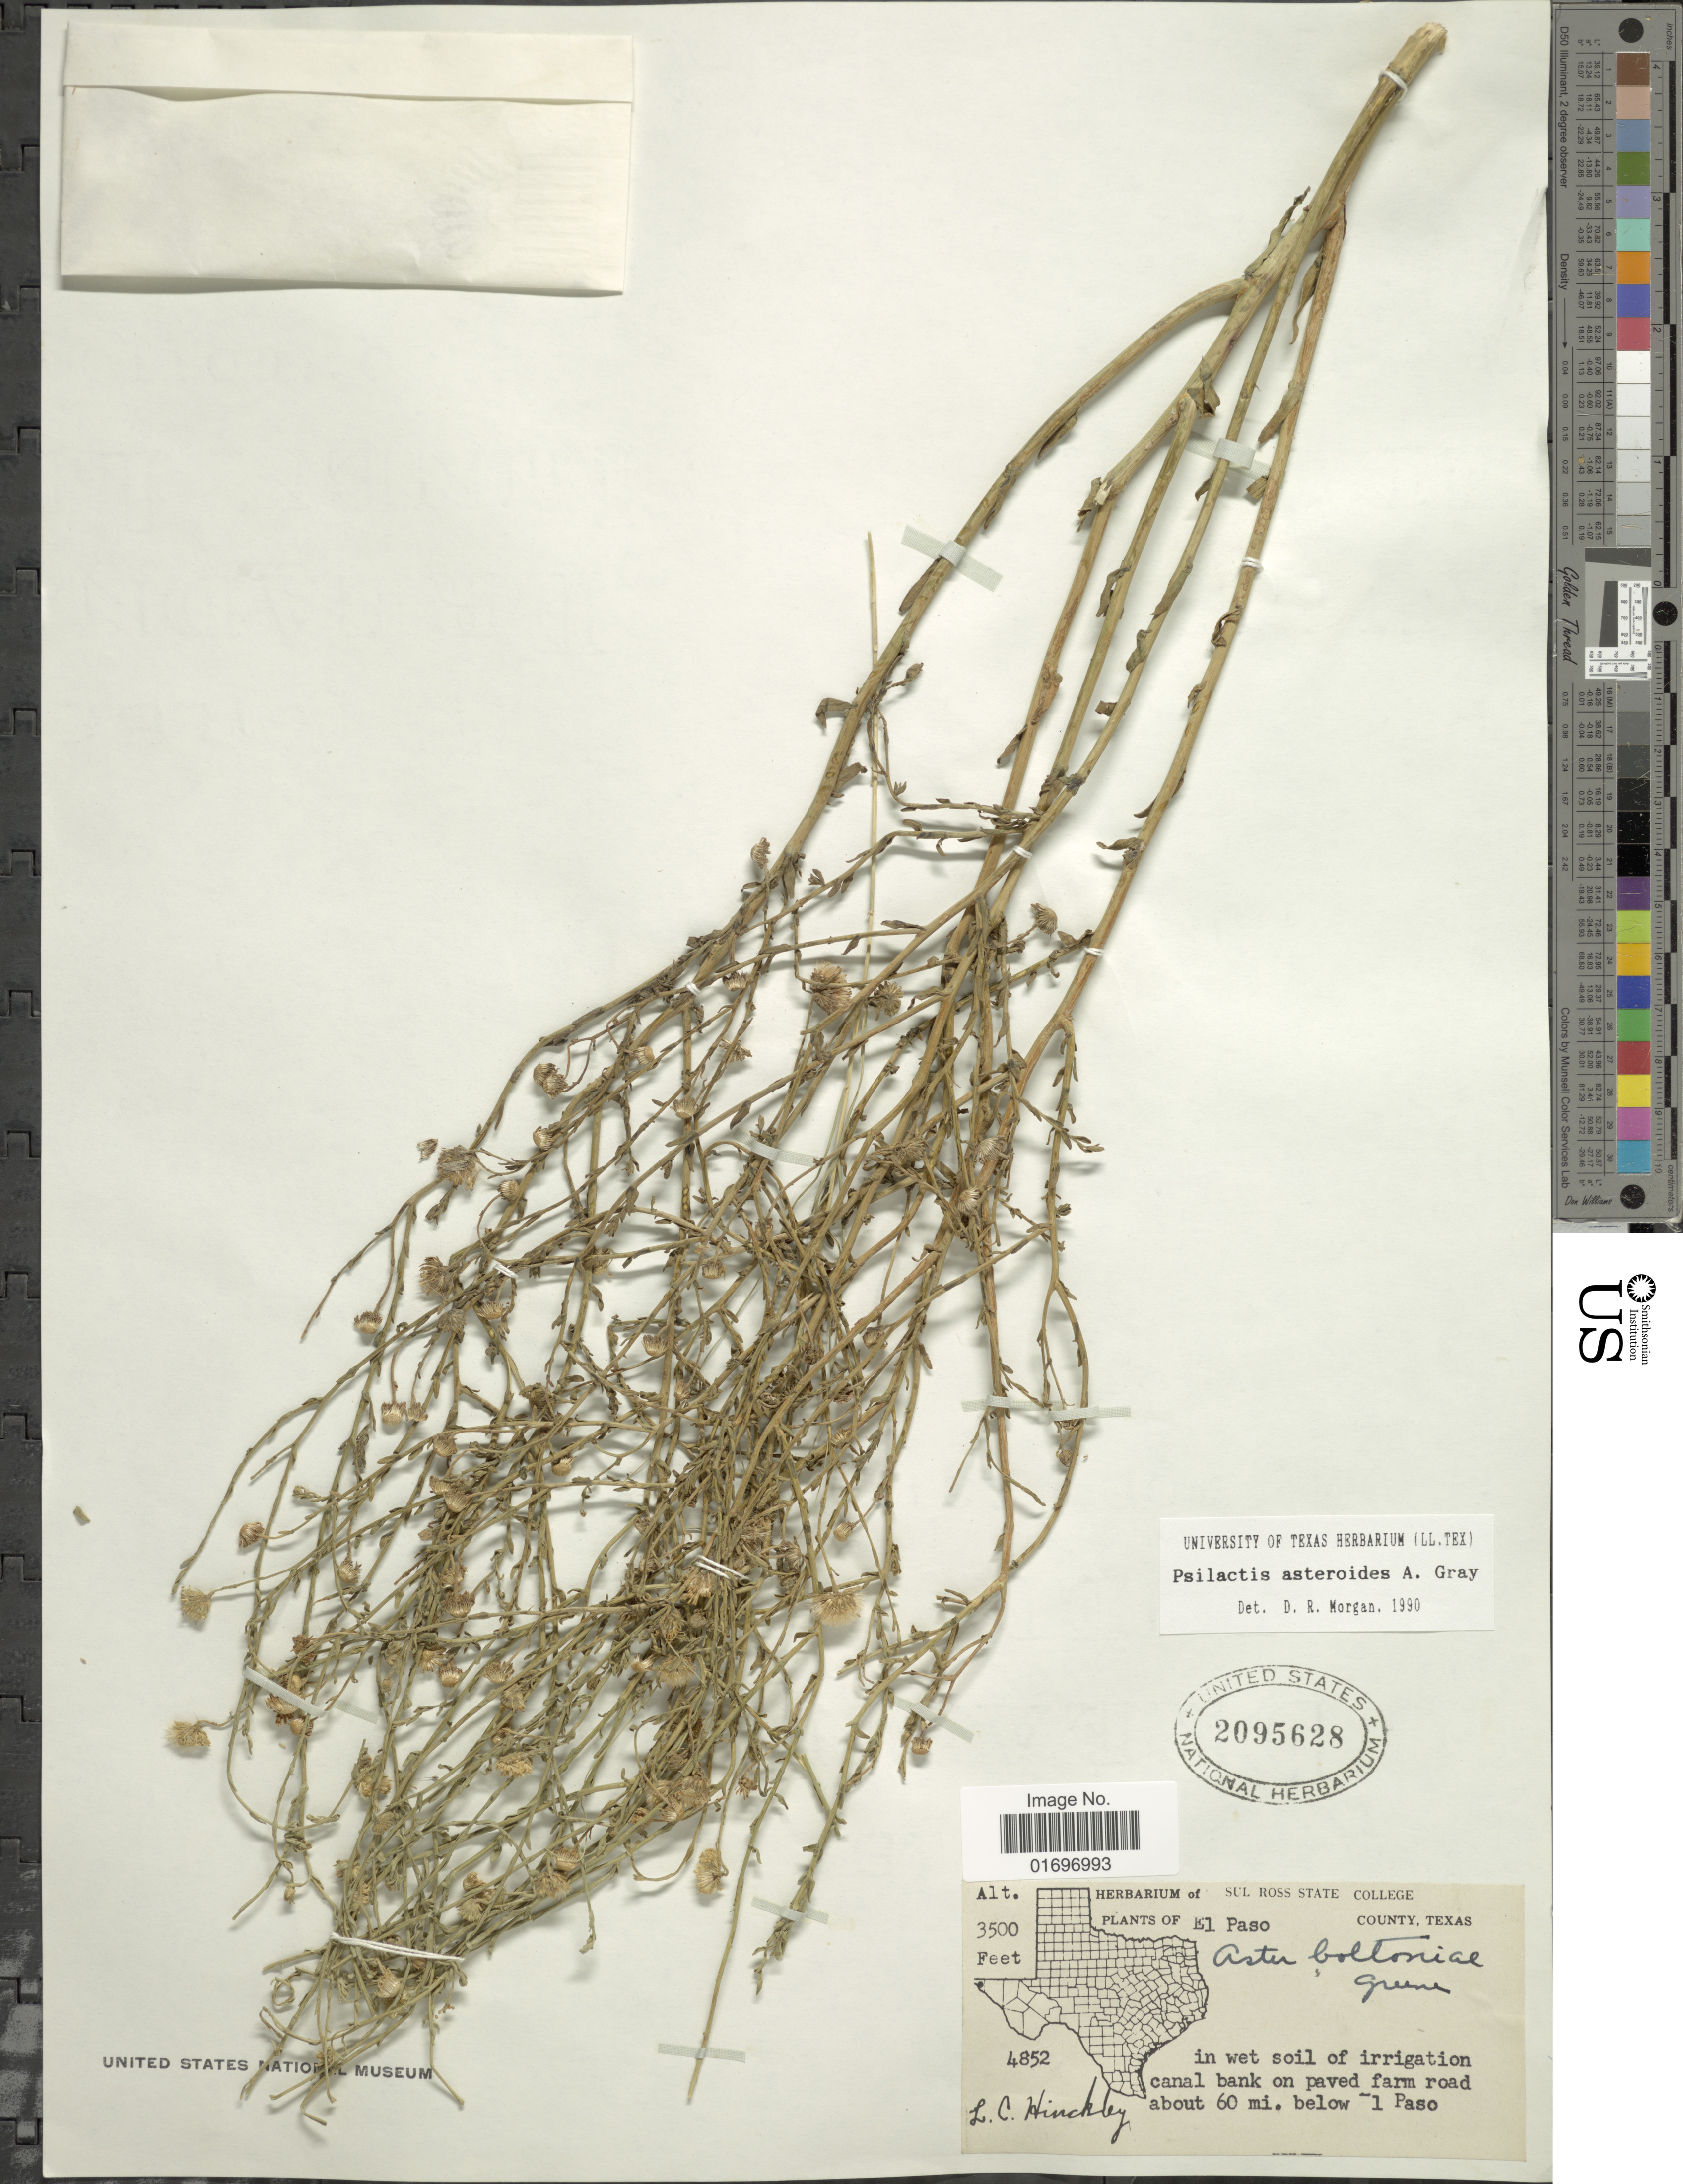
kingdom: Plantae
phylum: Tracheophyta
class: Magnoliopsida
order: Asterales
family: Asteraceae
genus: Psilactis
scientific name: Psilactis asteroides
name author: A. Gray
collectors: L. Hinckley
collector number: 4852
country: United States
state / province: Texas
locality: El Paso County, Texas. In wet soil of irrigation canal bank on paved farm road about 60 mi. below El Paso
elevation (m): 1067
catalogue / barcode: US 2095628